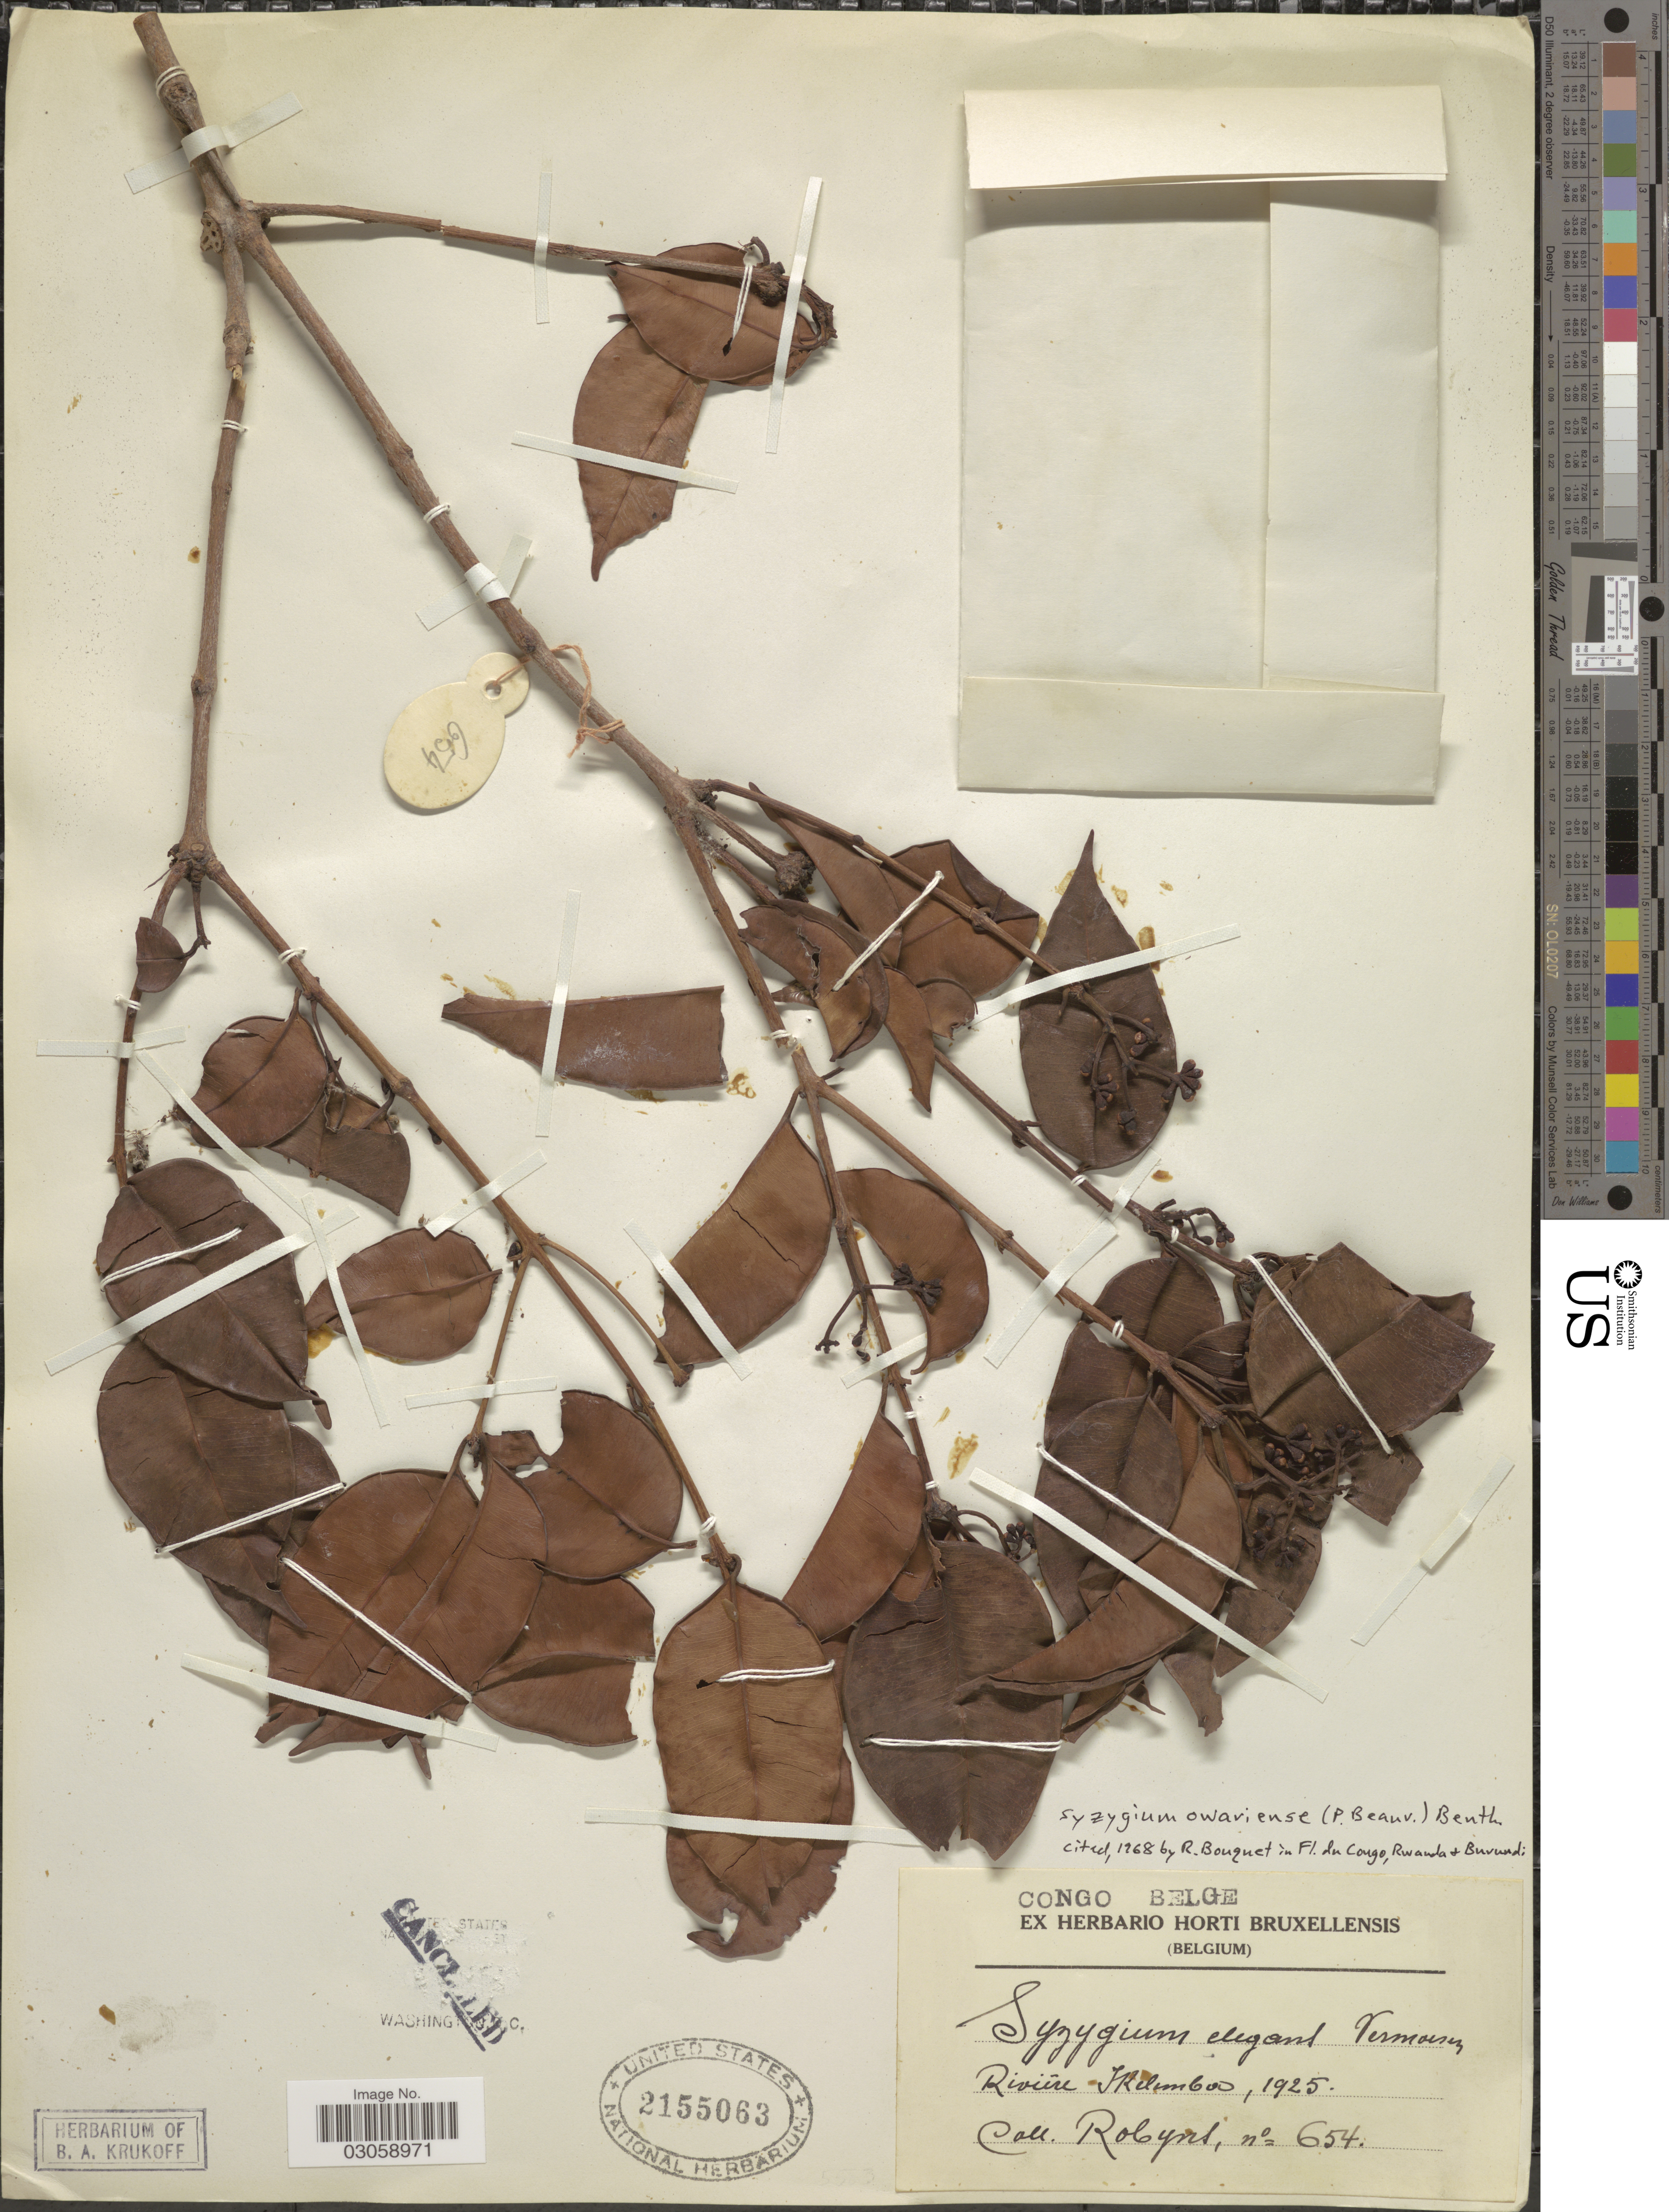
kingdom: Plantae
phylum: Tracheophyta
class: Magnoliopsida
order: Myrtales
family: Myrtaceae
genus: Syzygium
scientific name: Syzygium owariense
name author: (P. Beauv.) Benth.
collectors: -. Robyns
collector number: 654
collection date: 1925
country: Congo, Democratic Republic of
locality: Congo Belge, Riviére Ikelembo.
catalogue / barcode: US 2155063